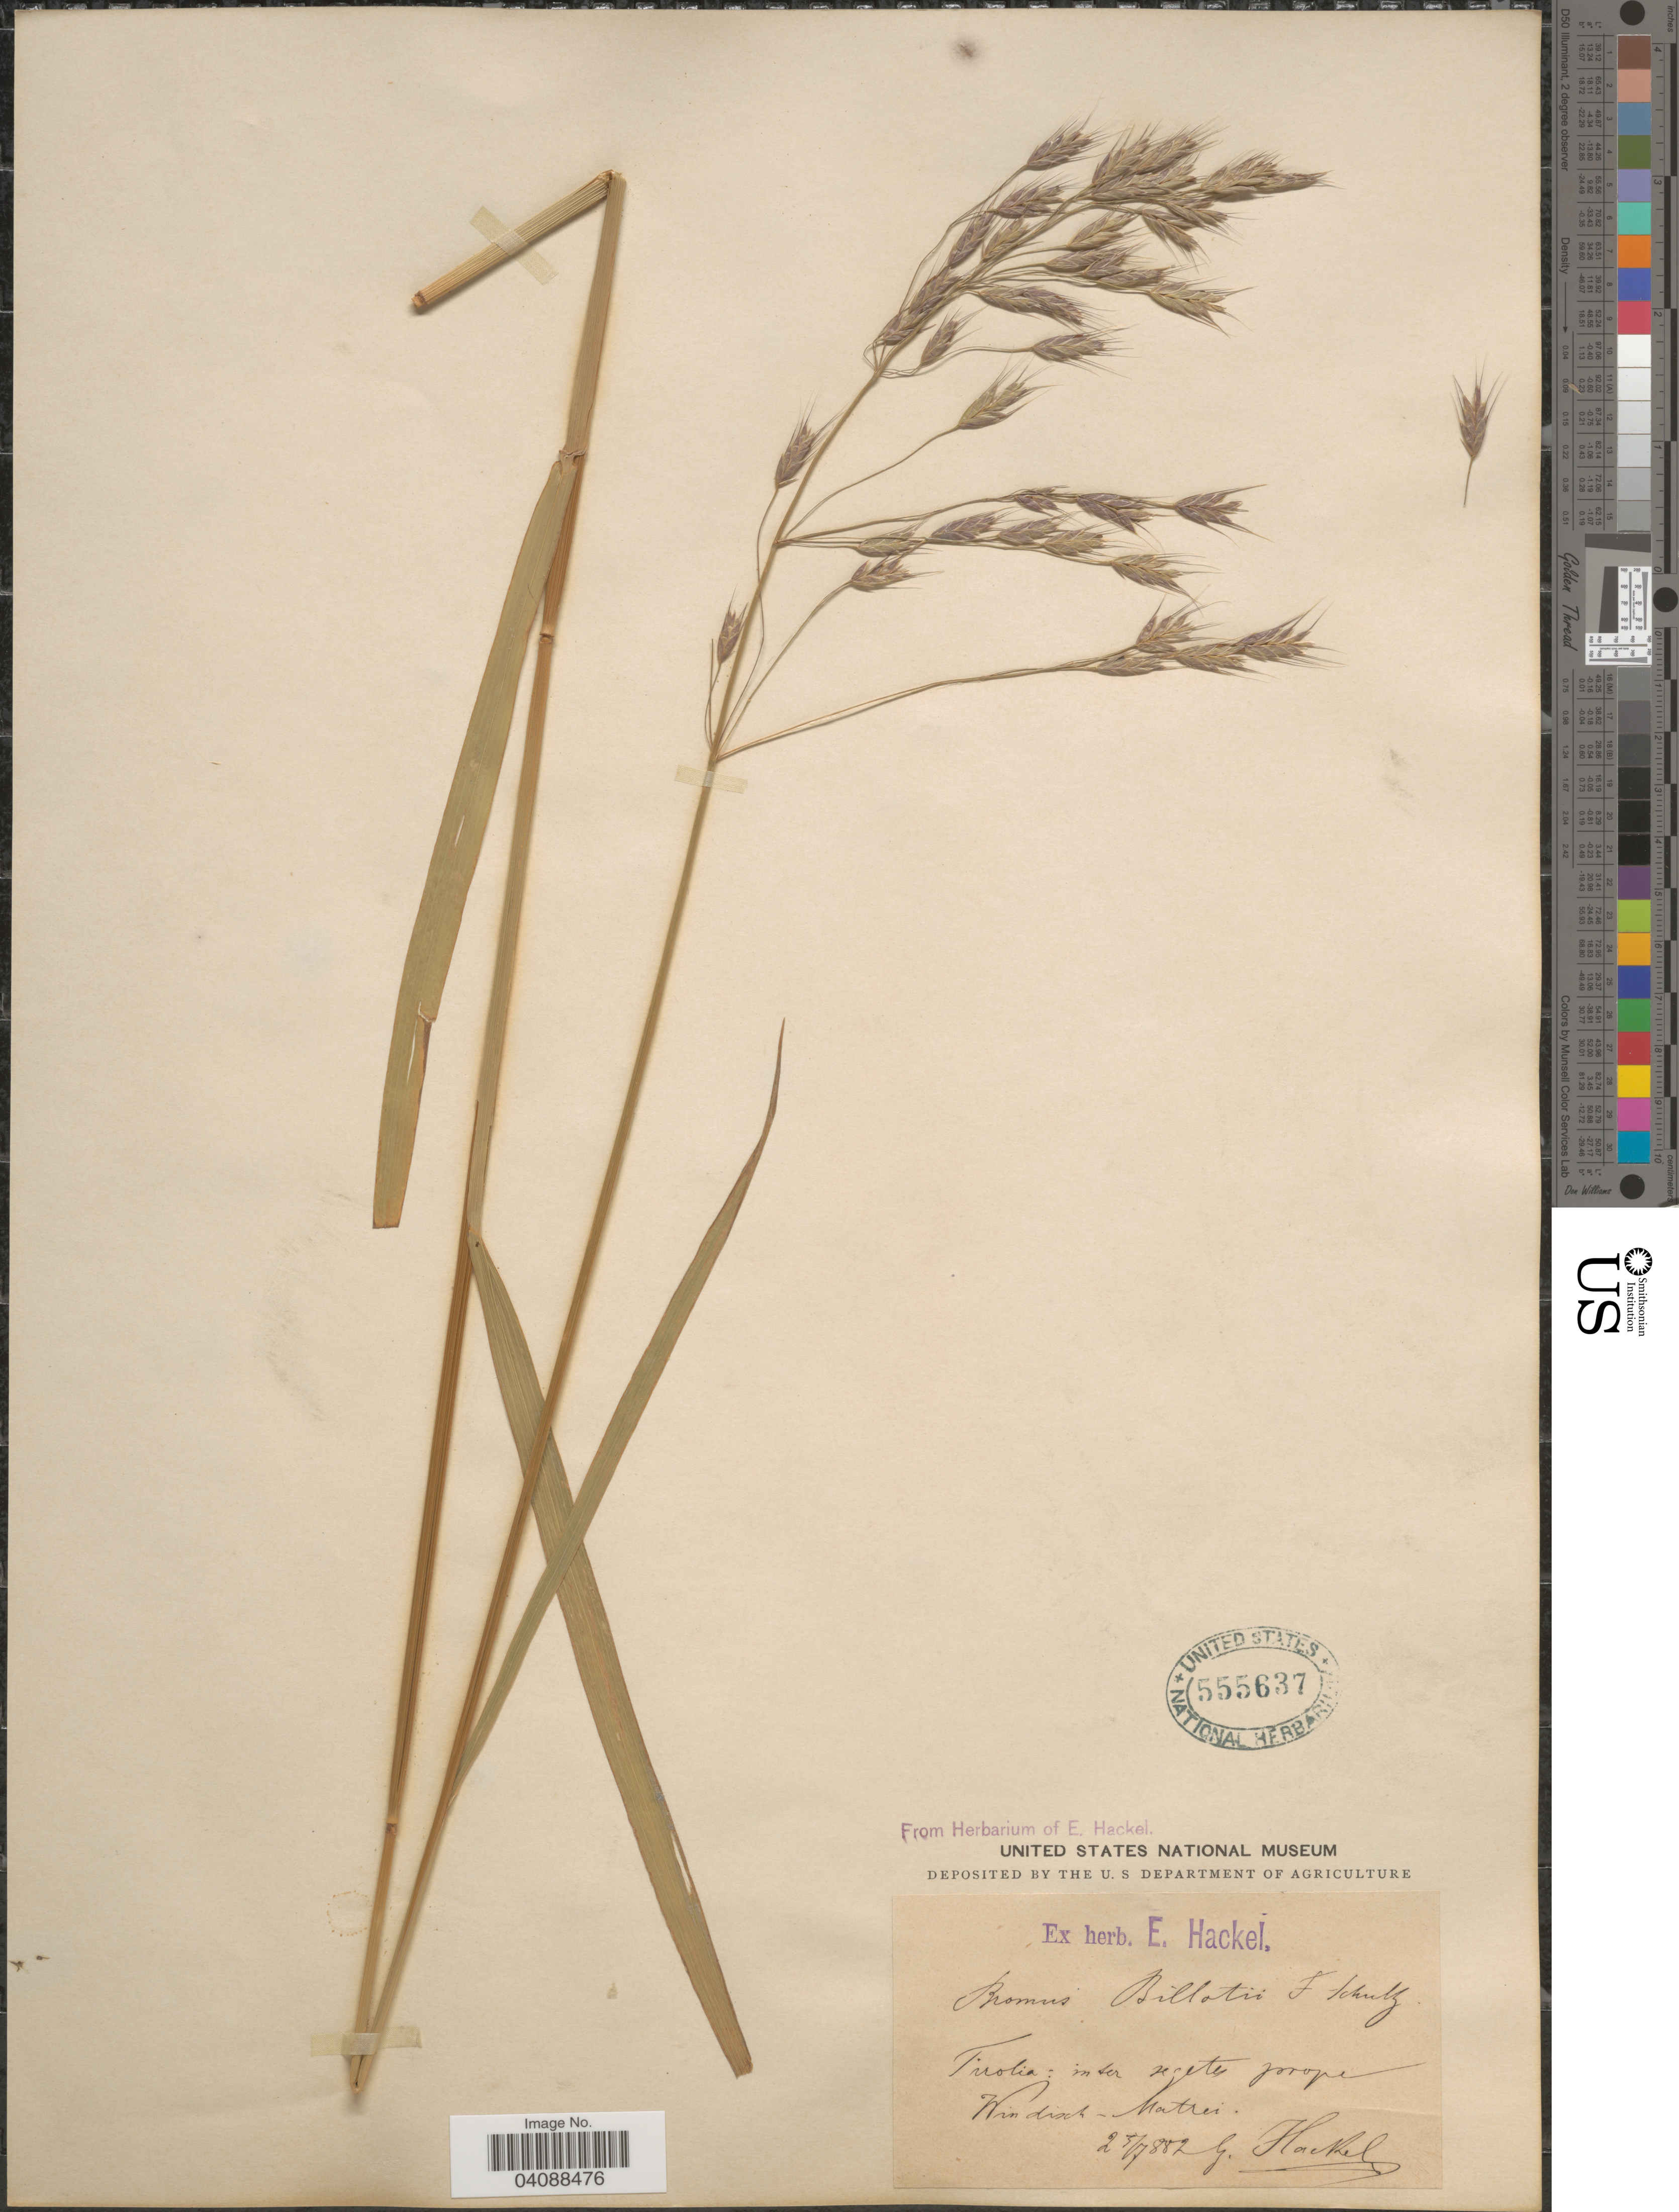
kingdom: Plantae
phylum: Tracheophyta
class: Liliopsida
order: Poales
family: Poaceae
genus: Bromus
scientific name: Bromus secalinus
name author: L.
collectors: -. Hackel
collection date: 1882-07-25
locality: Tirolia: inter segetes prope Windisch-Matrei.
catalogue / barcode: US 555637